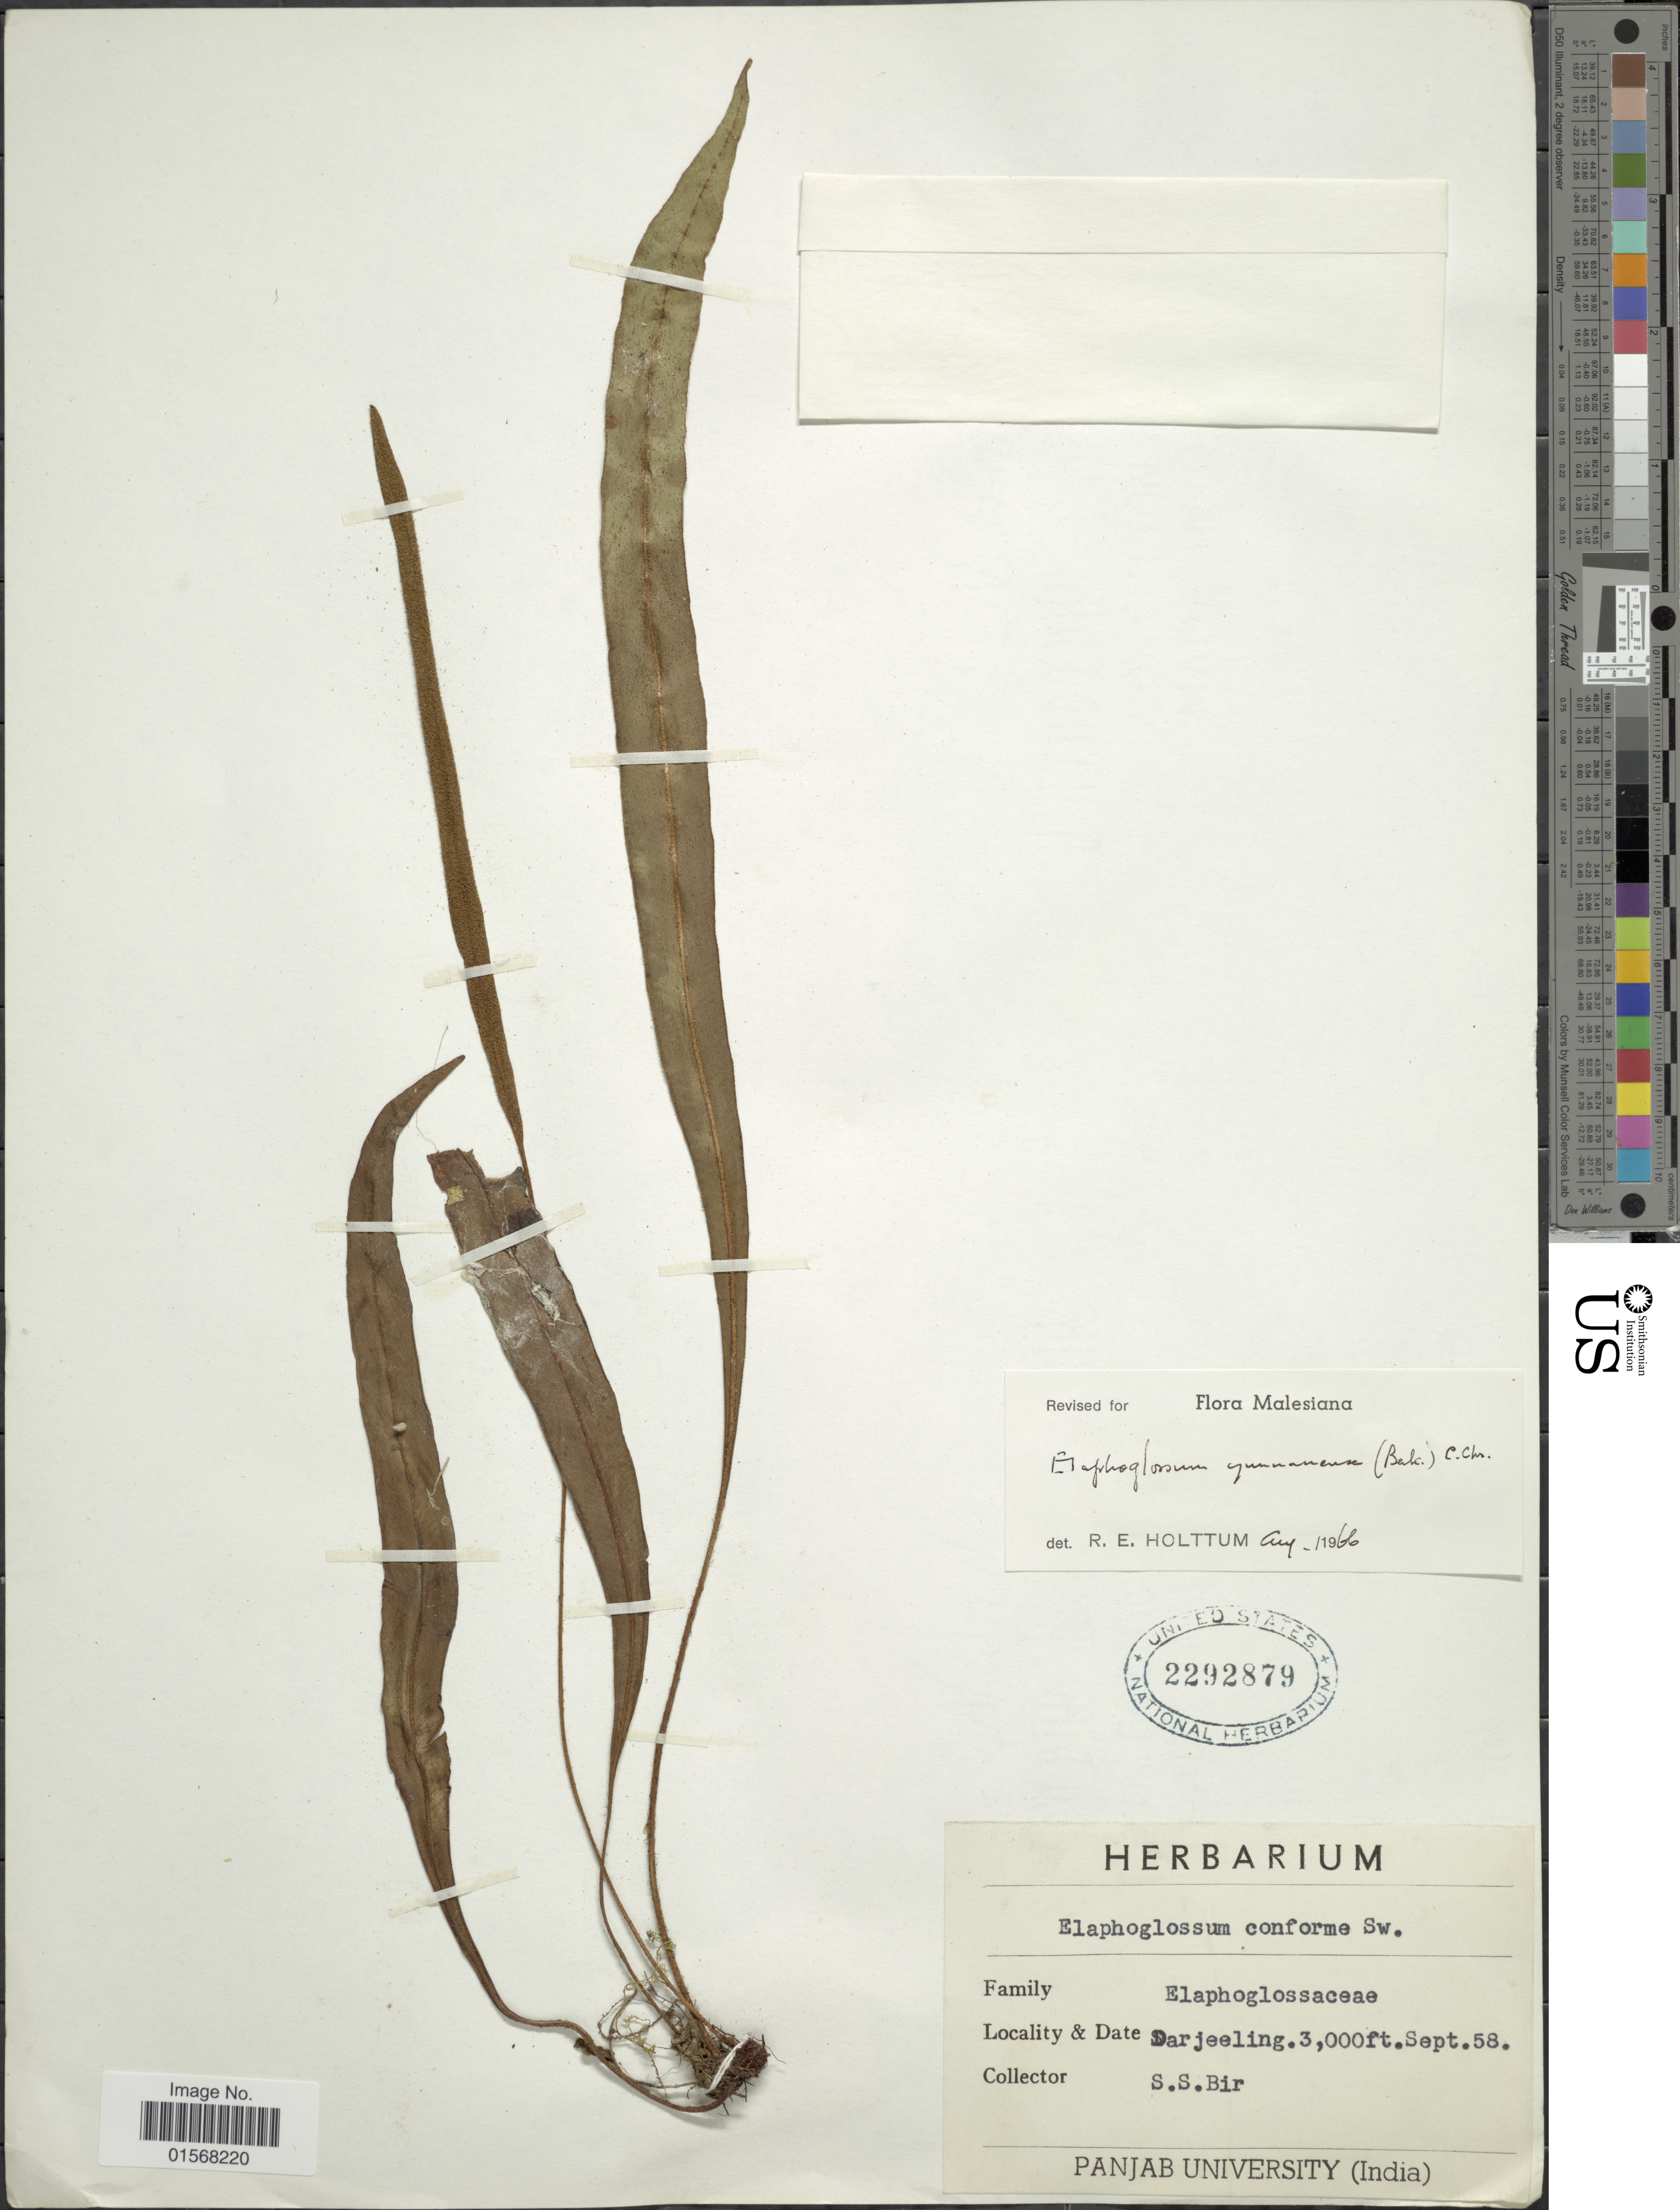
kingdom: Plantae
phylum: Tracheophyta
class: Polypodiopsida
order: Polypodiales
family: Dryopteridaceae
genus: Elaphoglossum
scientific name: Elaphoglossum stelligerum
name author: (Wall. ex Baker) T. Moore ex Alston & Bonner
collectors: S. S. Bir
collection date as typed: Transcribed d/m/y: /8/58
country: India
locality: Darjeeling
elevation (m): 914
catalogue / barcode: US 2292879